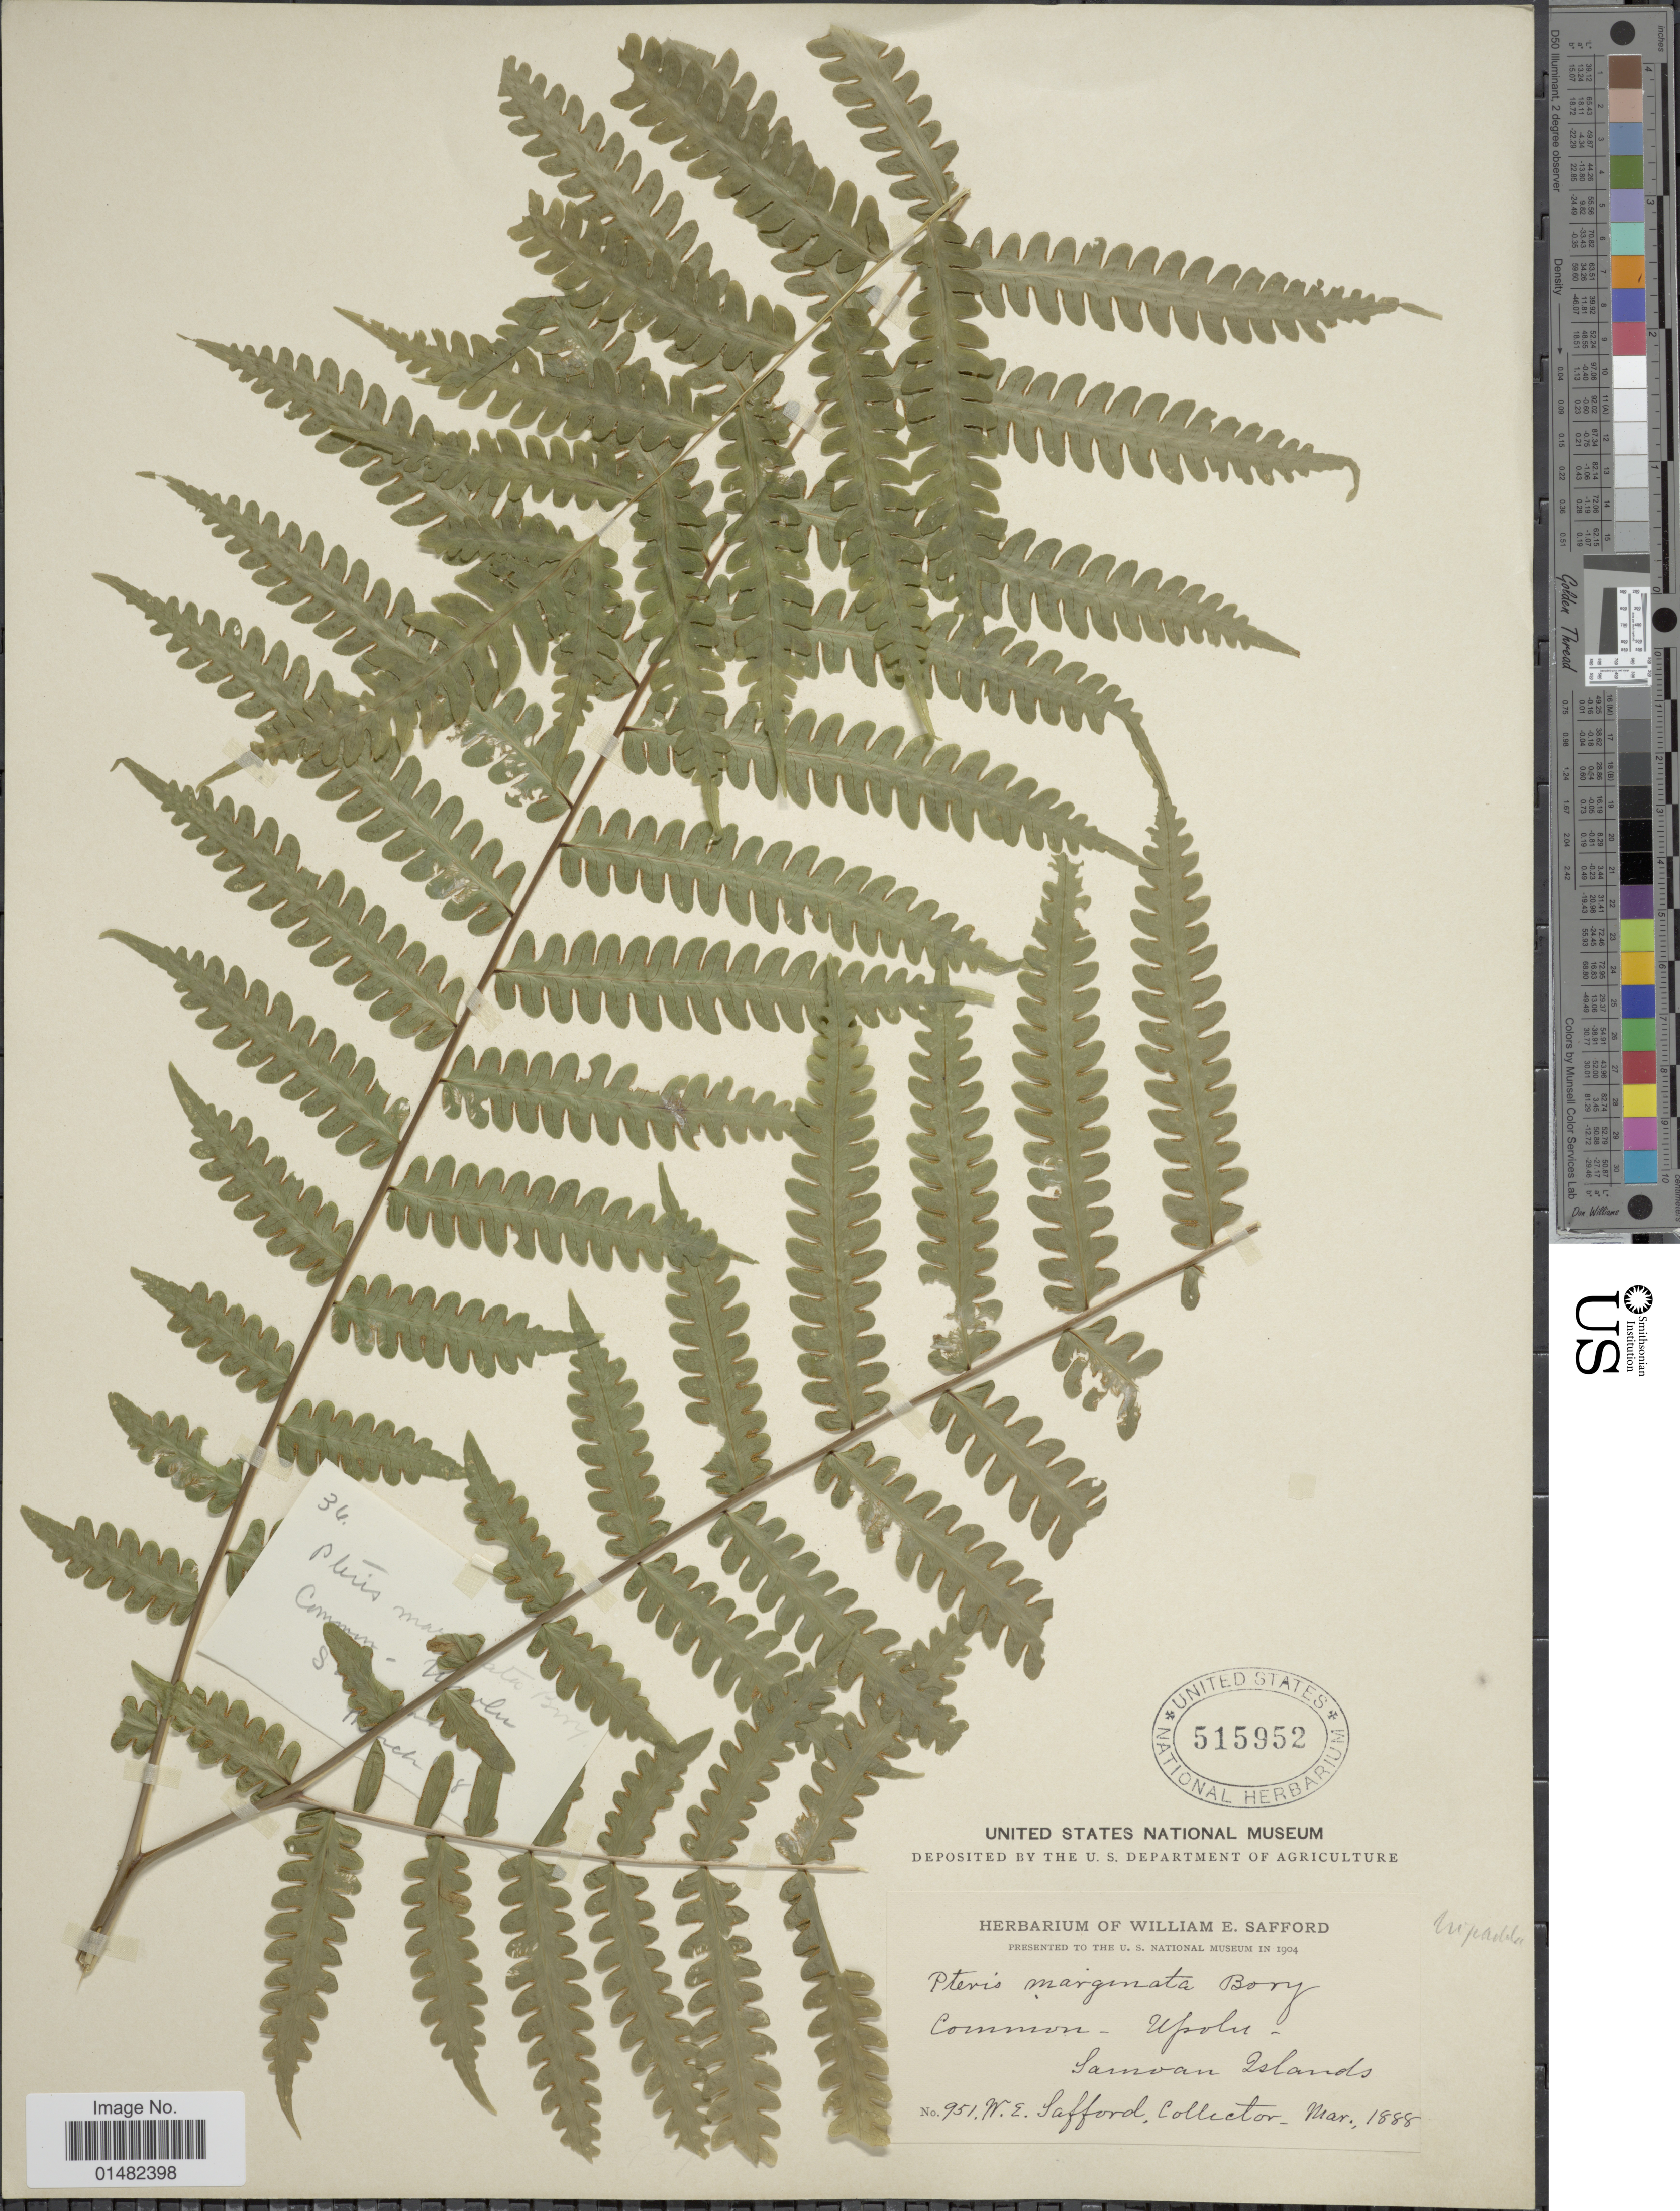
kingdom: Plantae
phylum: Tracheophyta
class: Polypodiopsida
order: Polypodiales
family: Pteridaceae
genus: Pteris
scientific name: Pteris tripartita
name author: Sw.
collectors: W. E. Safford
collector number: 951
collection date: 1888-03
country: Samoa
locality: Upolu, Samoan Islands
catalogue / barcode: US 515952